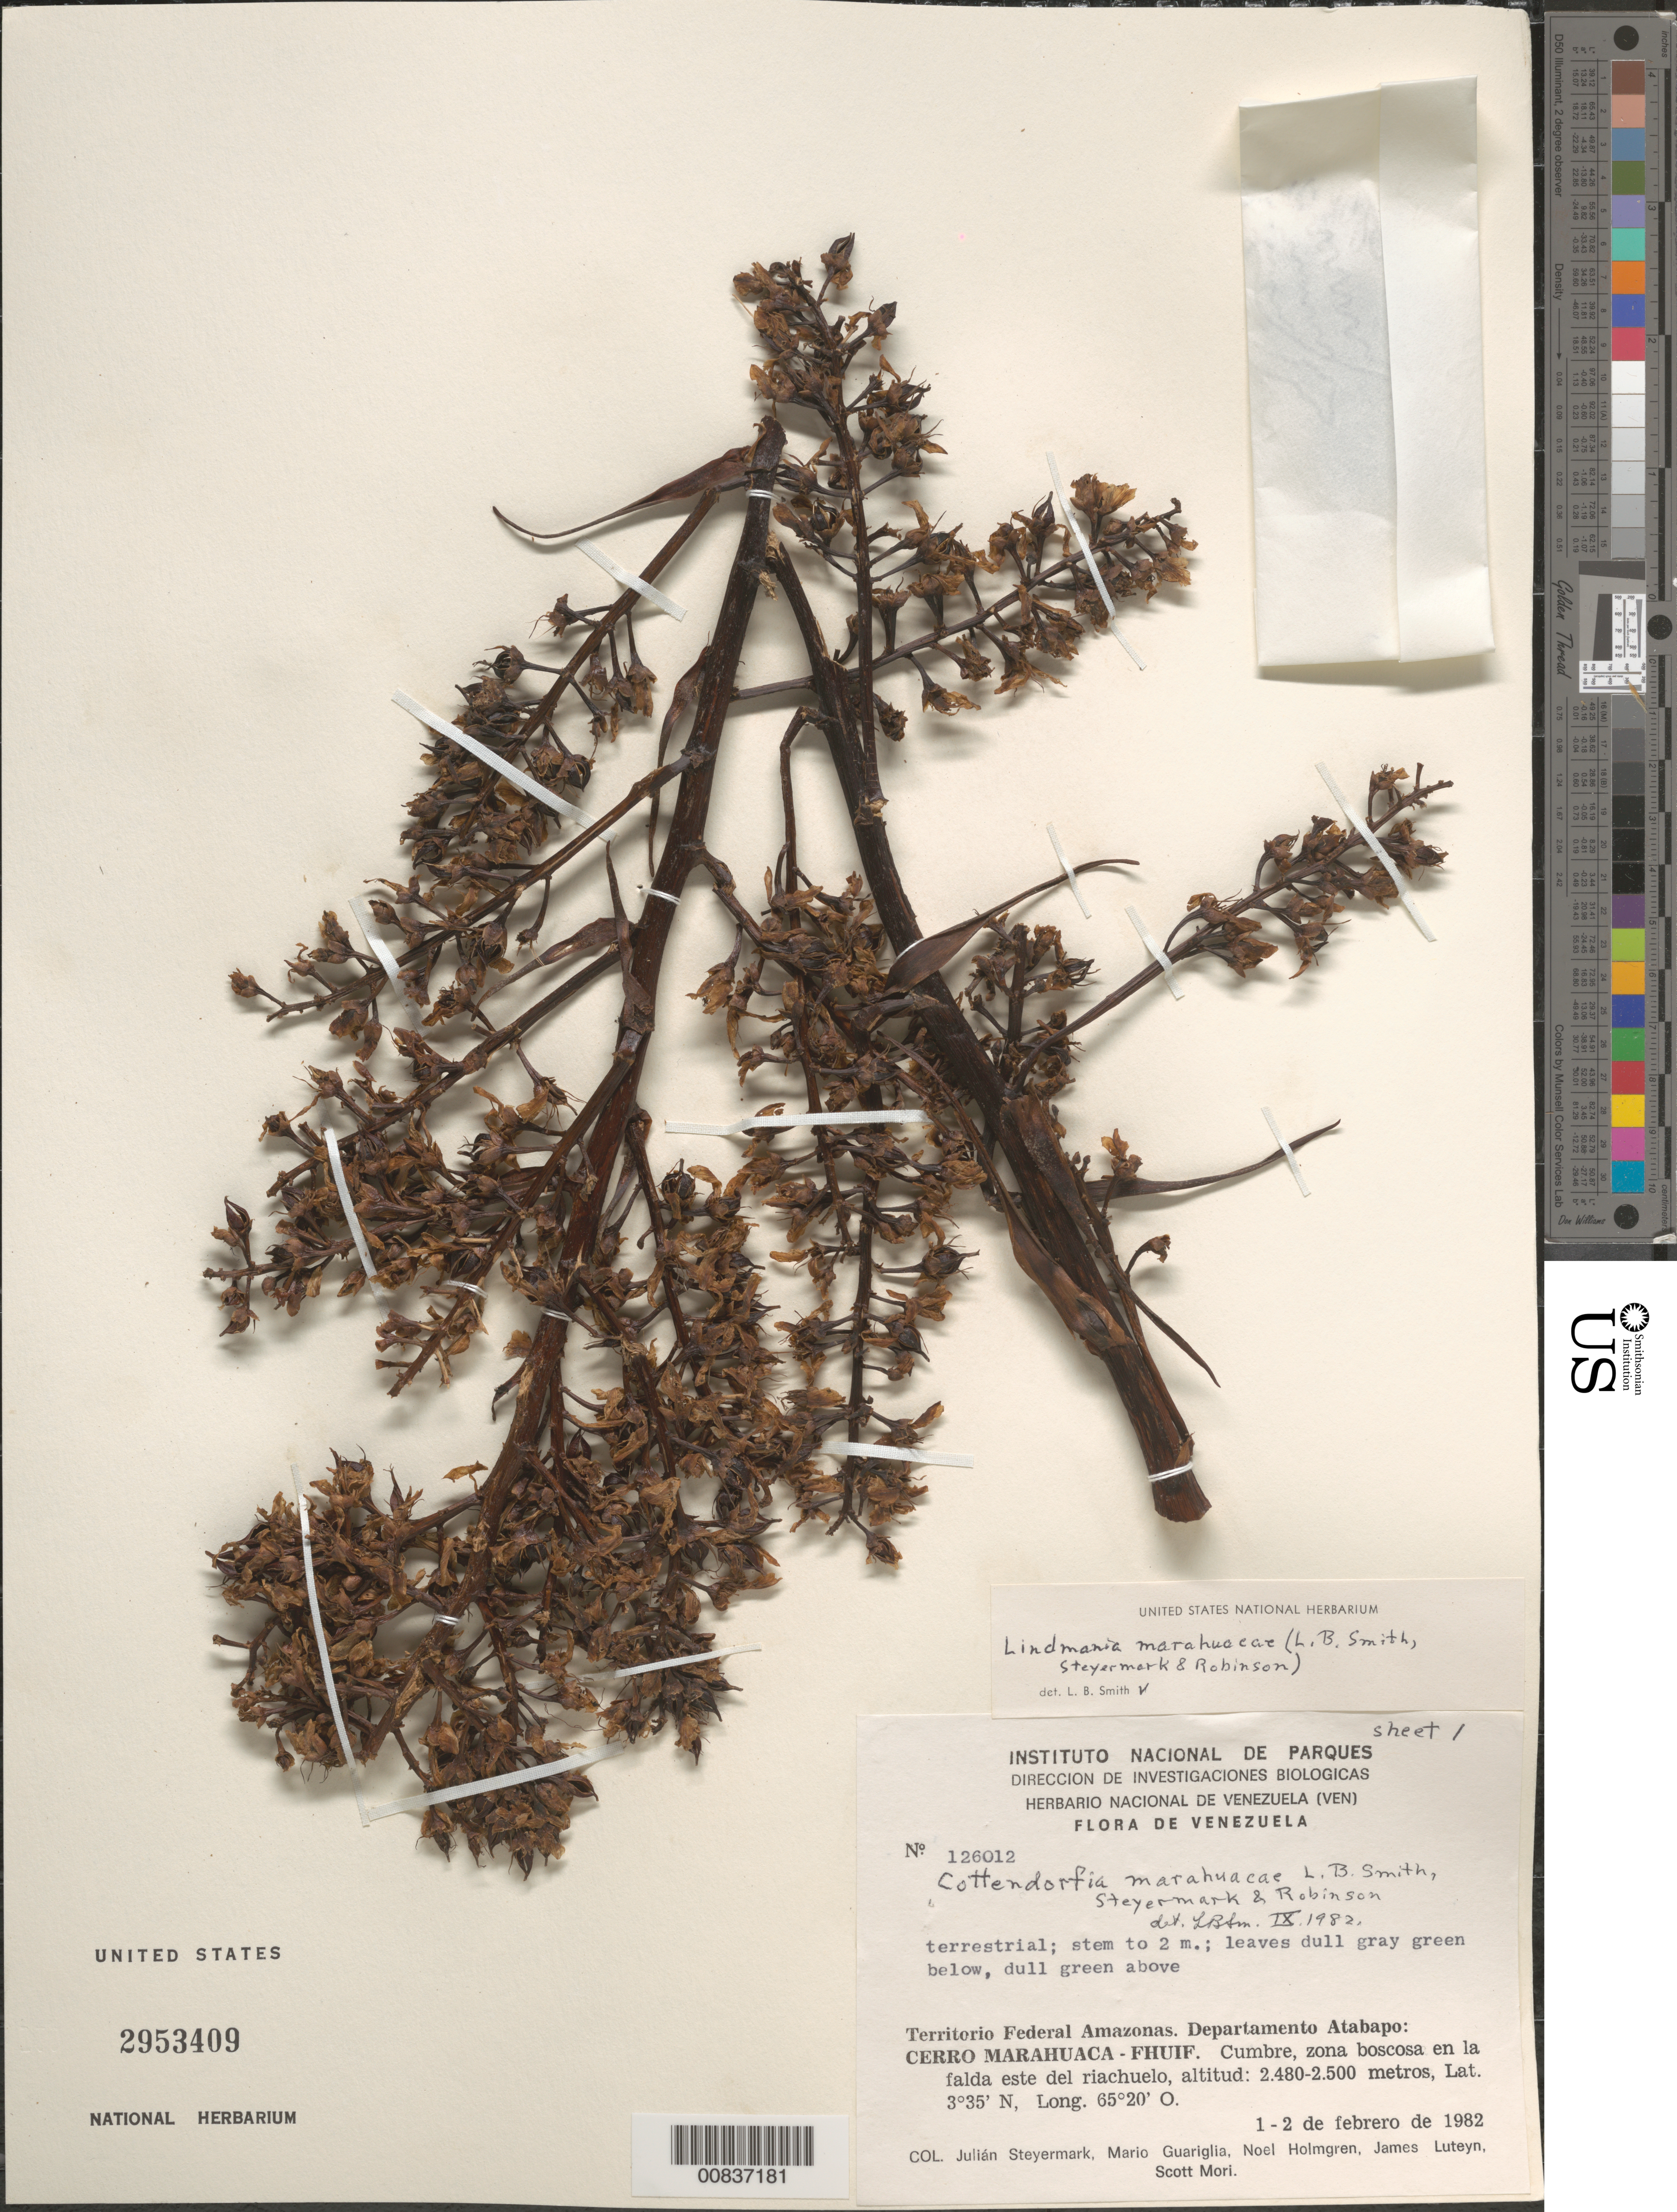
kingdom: Plantae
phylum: Tracheophyta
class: Liliopsida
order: Poales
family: Bromeliaceae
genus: Lindmania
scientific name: Lindmania marahuacae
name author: (L.B. Sm. et al.) L.B. Sm.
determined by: Smith, Lyman B., (US), NMNH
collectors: J. Steyermark, M. Guariglia P., N. H. Holmgren, J. L. Luteyn & S. Mori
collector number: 126012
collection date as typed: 1-Feb-82 to 2-Feb-82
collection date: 1982-02-01/1982-02-02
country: Venezuela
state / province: Amazonas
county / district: Atabapo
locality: Cerro Marahuaca - FHUIF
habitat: Cumbre, zona boscosa en la falda este del riachuelo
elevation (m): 2480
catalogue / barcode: US 2953409